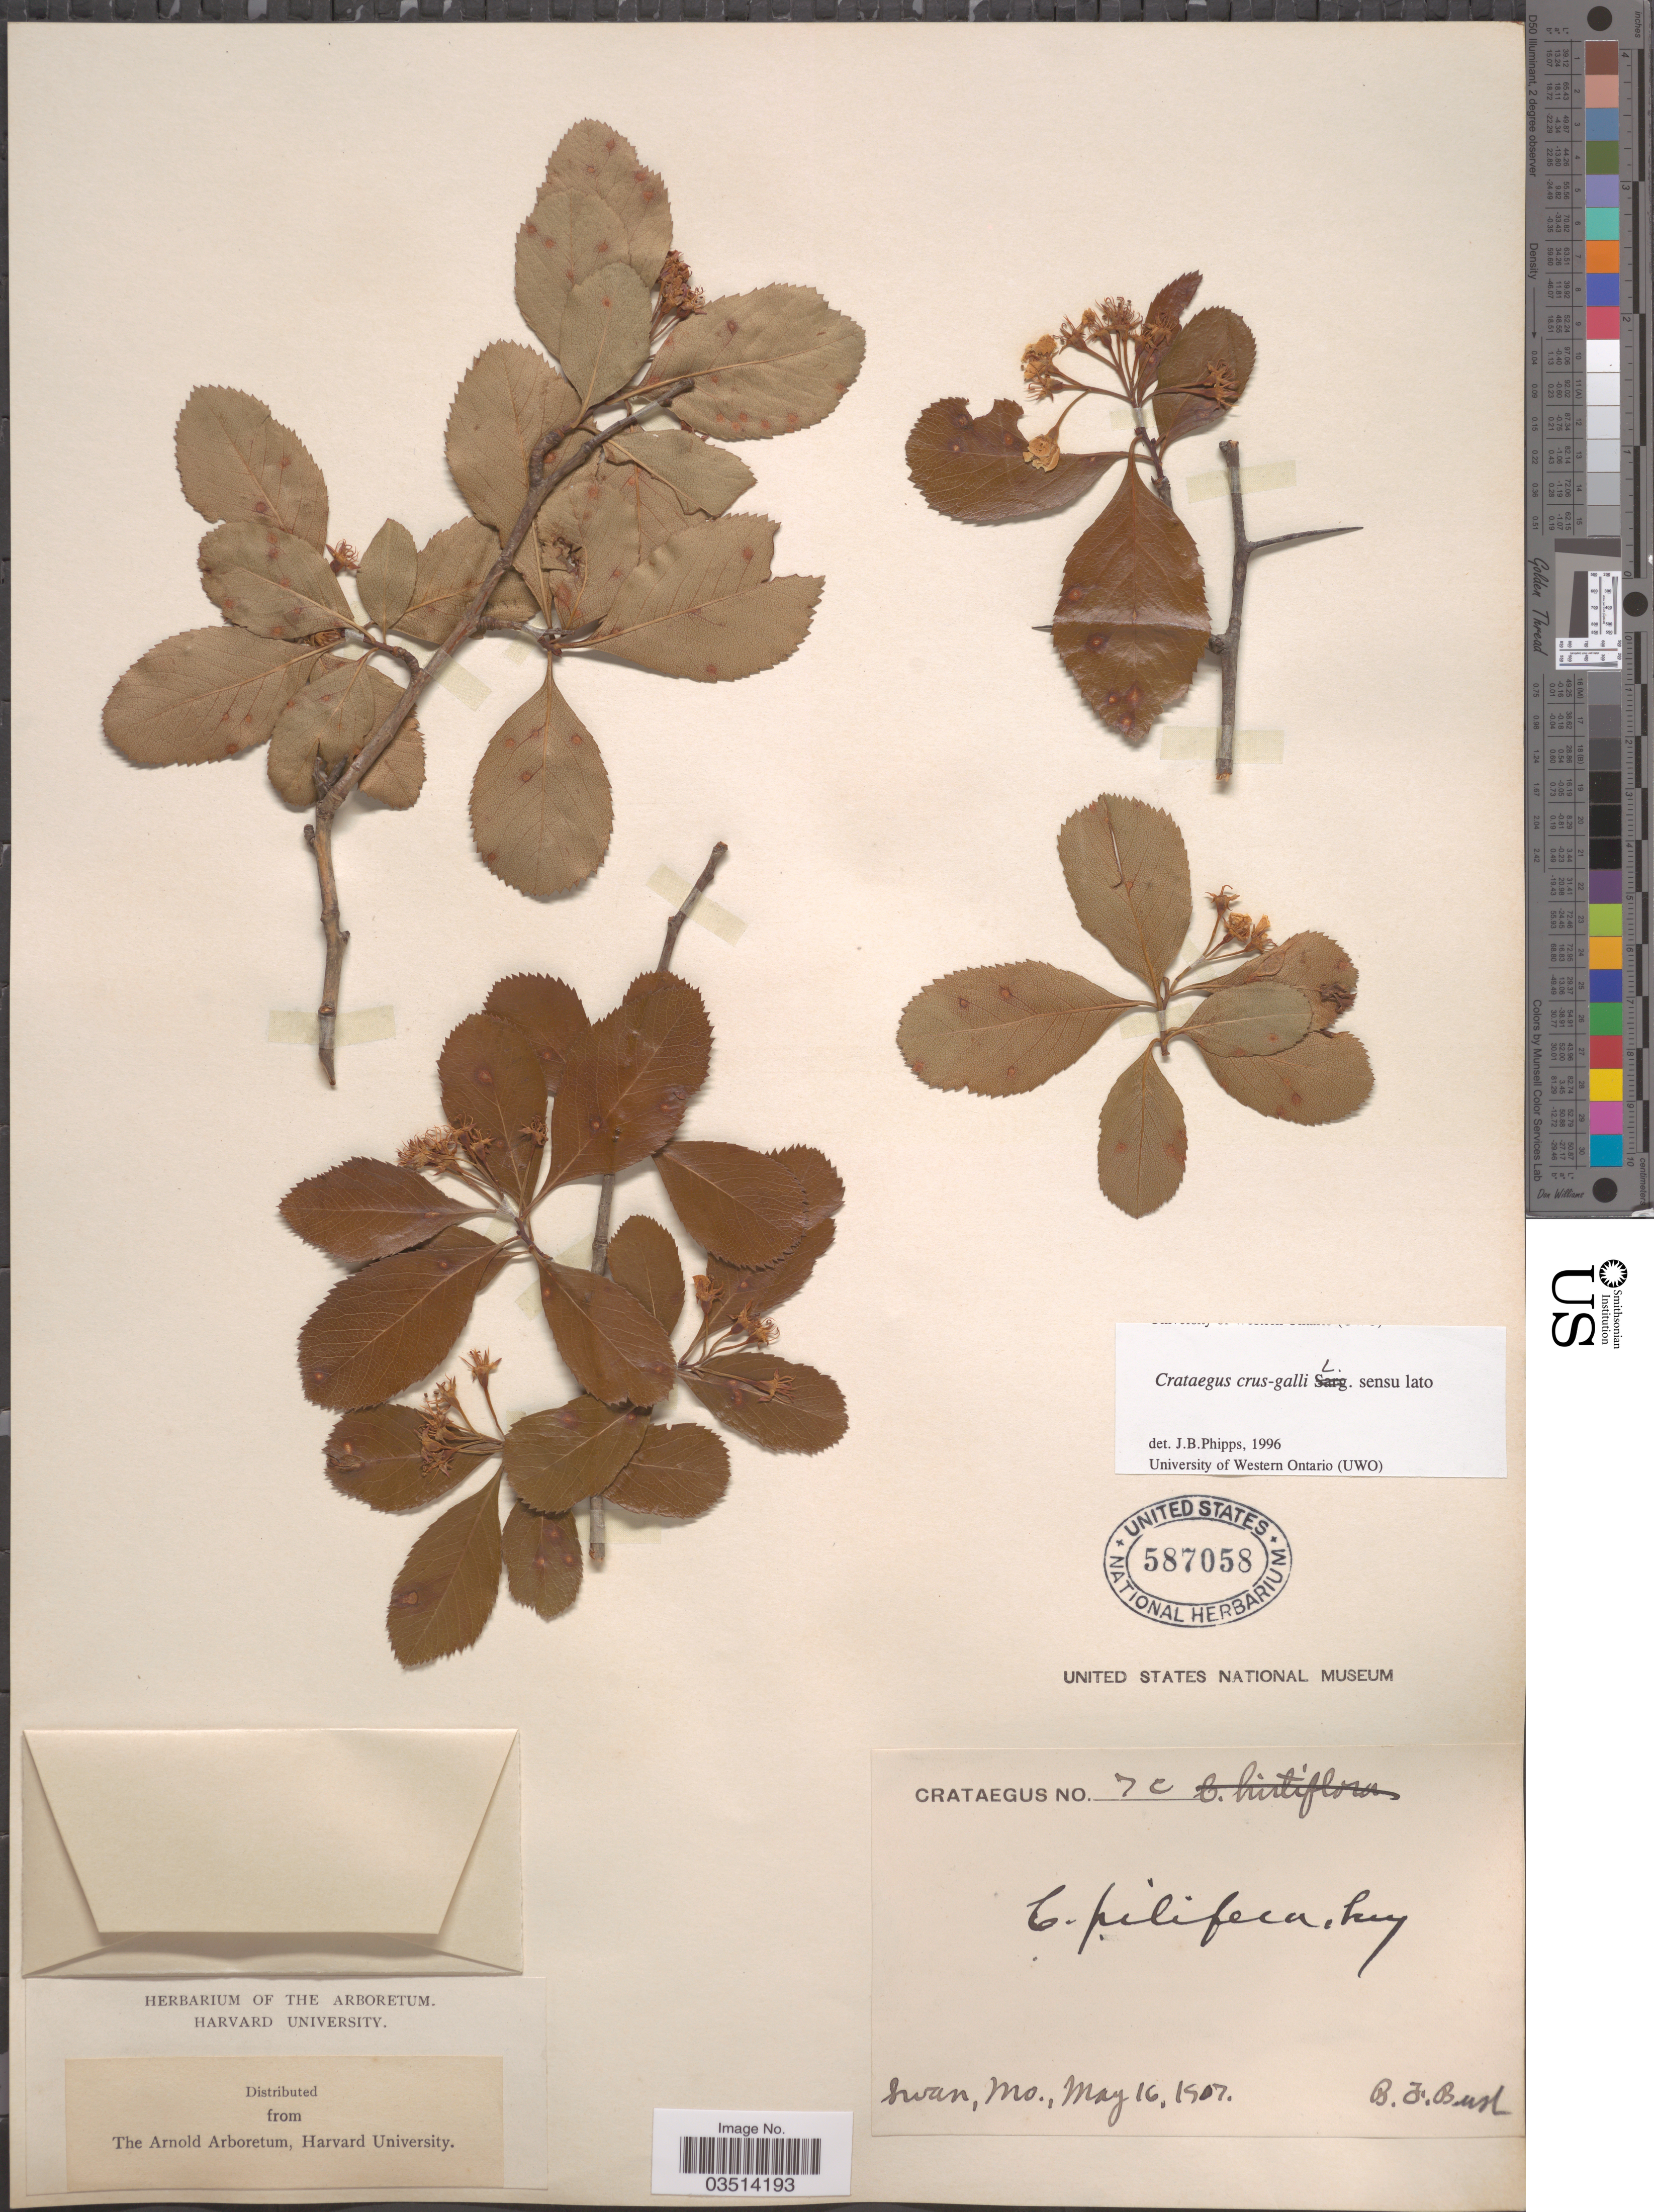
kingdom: Plantae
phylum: Tracheophyta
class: Magnoliopsida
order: Rosales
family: Rosaceae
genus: Crataegus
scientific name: Crataegus crus-galli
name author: L.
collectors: B. F. Bush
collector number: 7c*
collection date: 1907-05-16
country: United States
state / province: Missouri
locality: Swan.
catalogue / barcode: US 587058